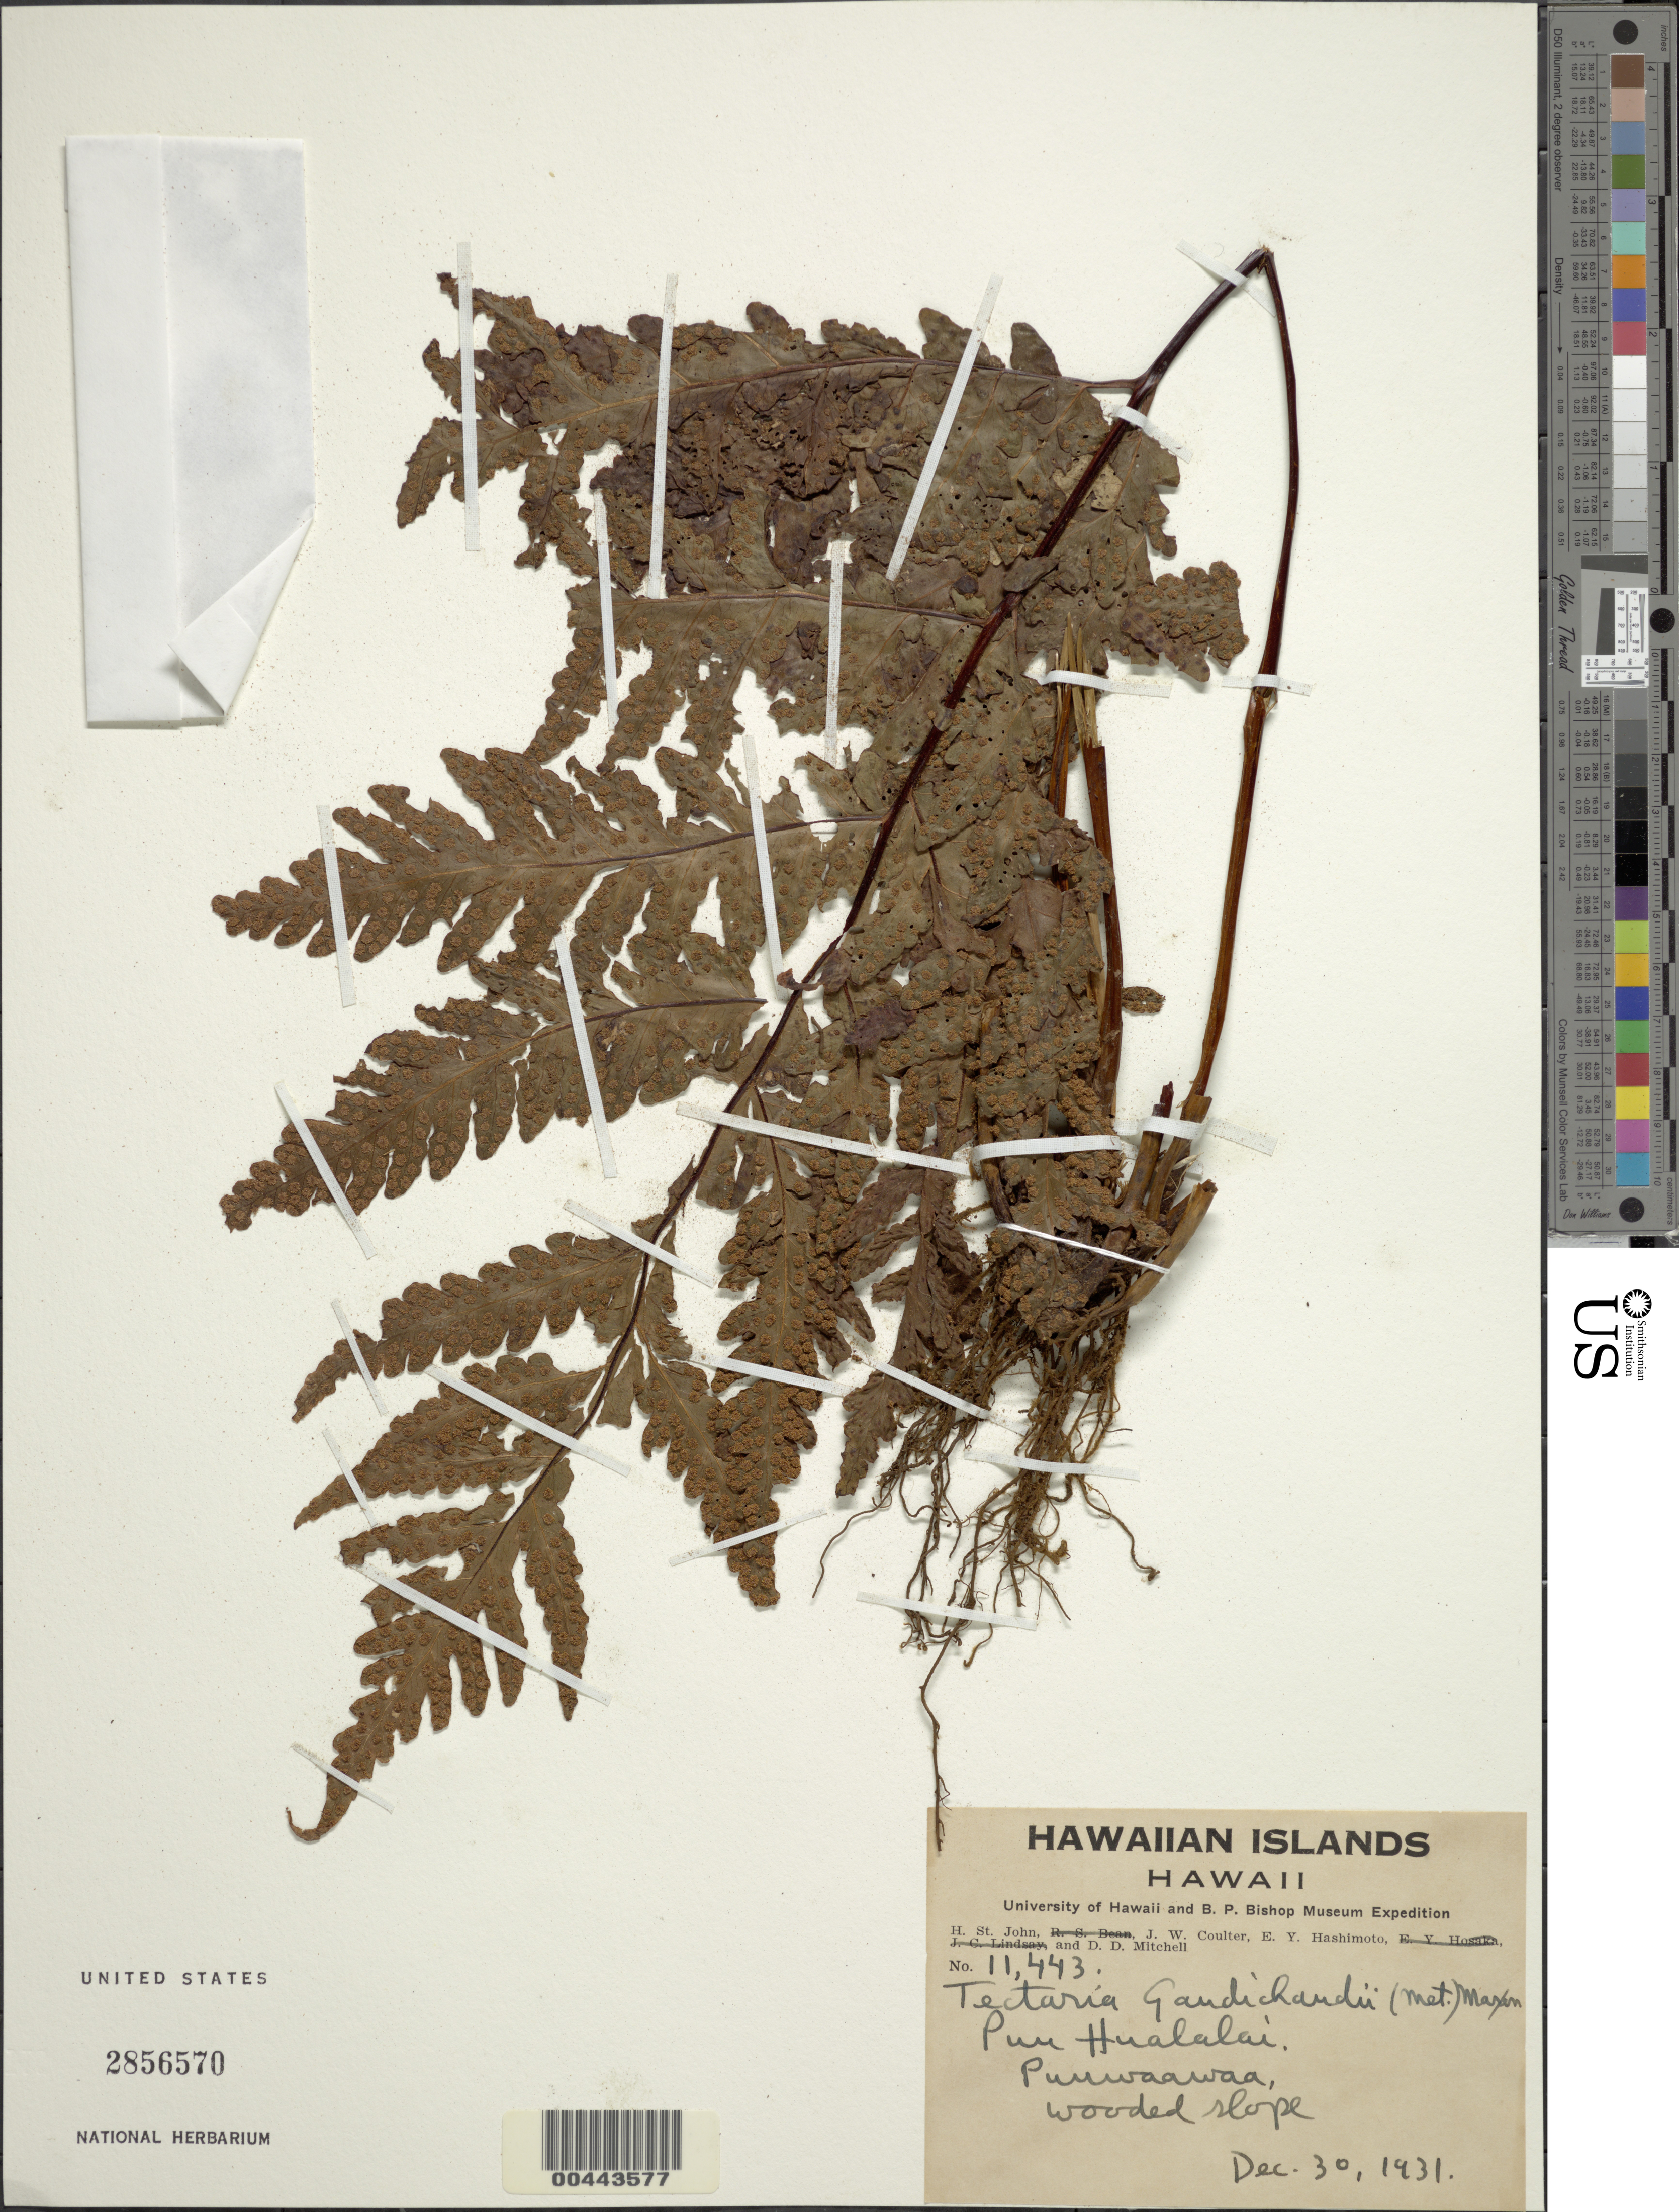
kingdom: Plantae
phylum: Tracheophyta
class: Polypodiopsida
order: Polypodiales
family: Tectariaceae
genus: Tectaria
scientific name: Tectaria gaudichaudii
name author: (Mett.) Maxon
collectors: H. St. John, J. W. Coulter, E. Hashimoto & D. D. Mitchell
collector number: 11443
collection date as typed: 30 Dec 1931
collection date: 1931-12-30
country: United States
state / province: Hawaii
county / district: Hawaii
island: Hawaii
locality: Puu Hualalai, Puuwaawaa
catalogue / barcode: US 2856570